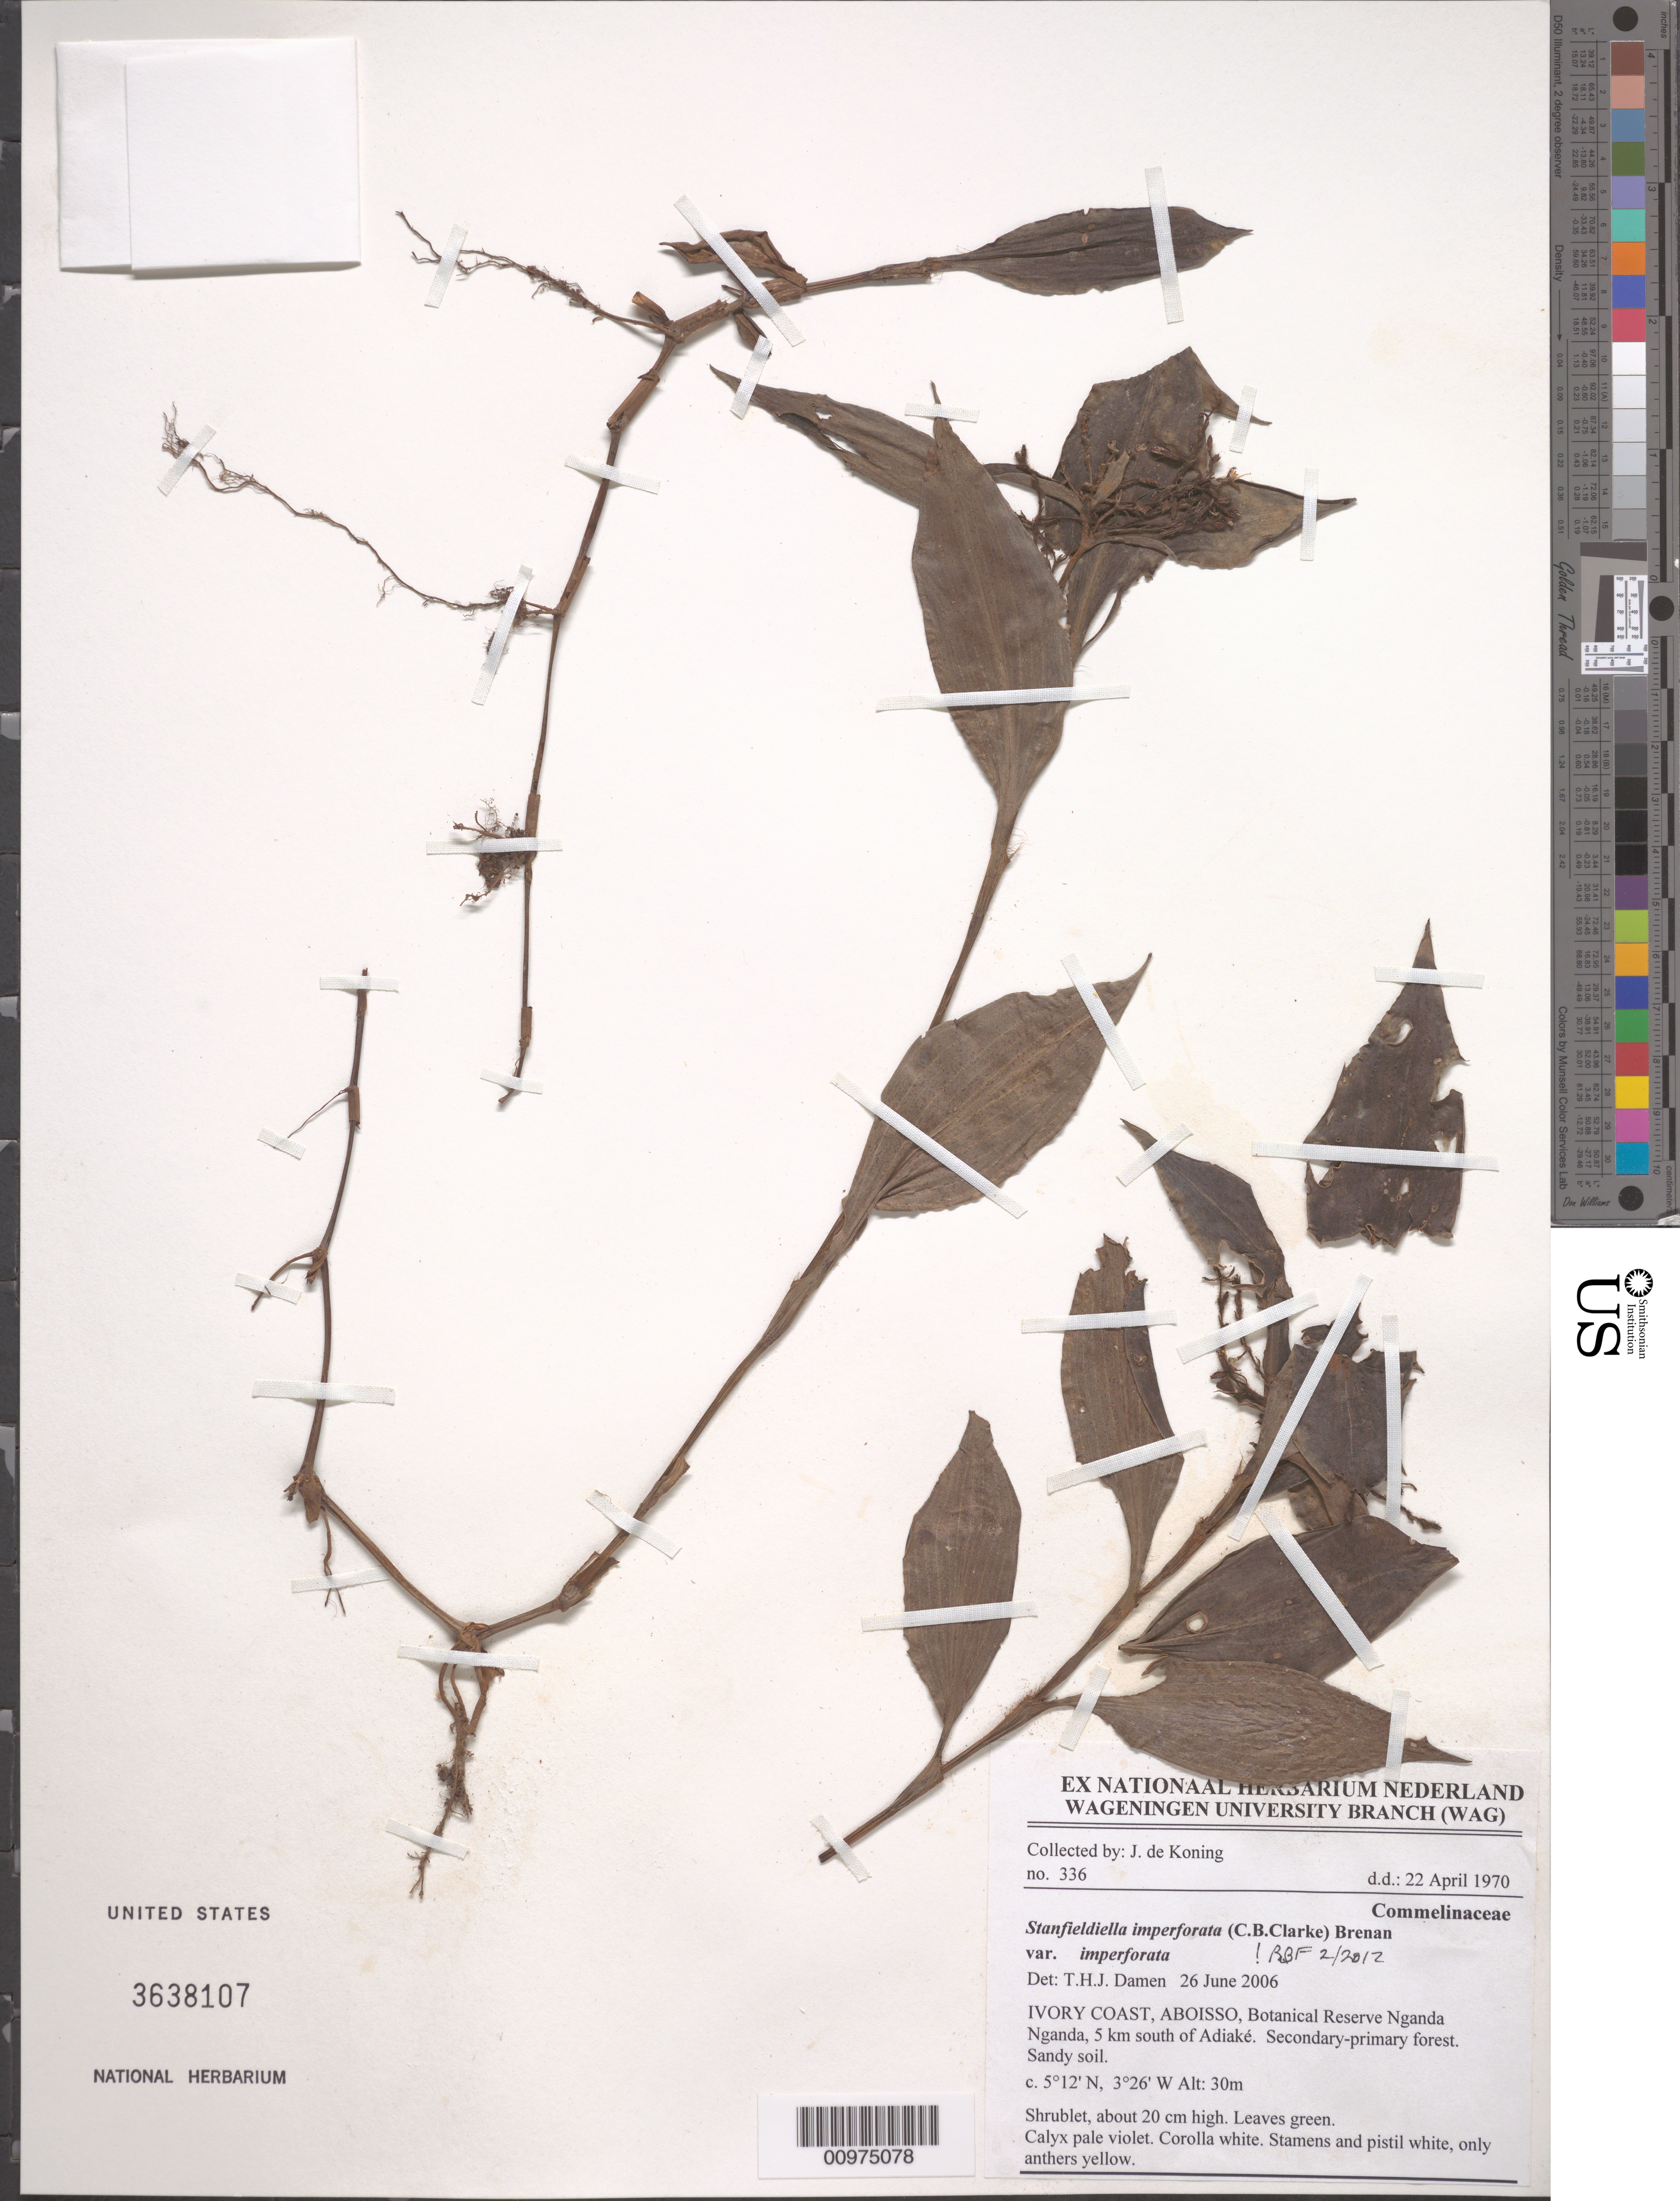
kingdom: Plantae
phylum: Tracheophyta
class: Liliopsida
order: Commelinales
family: Commelinaceae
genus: Stanfieldiella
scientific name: Stanfieldiella imperforata var. imperforata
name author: (C.B. Clarke) Brenan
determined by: Faden, Robert B., (US), Smithsonian Institution - National Museum of Natural History (UNITED STATES)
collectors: J. de Koning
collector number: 336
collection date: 1970-04-22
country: Ivory Coast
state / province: Comoe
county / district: Aboisso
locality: Botanical Reserve Nganda Nganda, 5 km south of Adiaké.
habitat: Secondary-primary forest. Sandy soil.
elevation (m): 30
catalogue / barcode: US 3638107